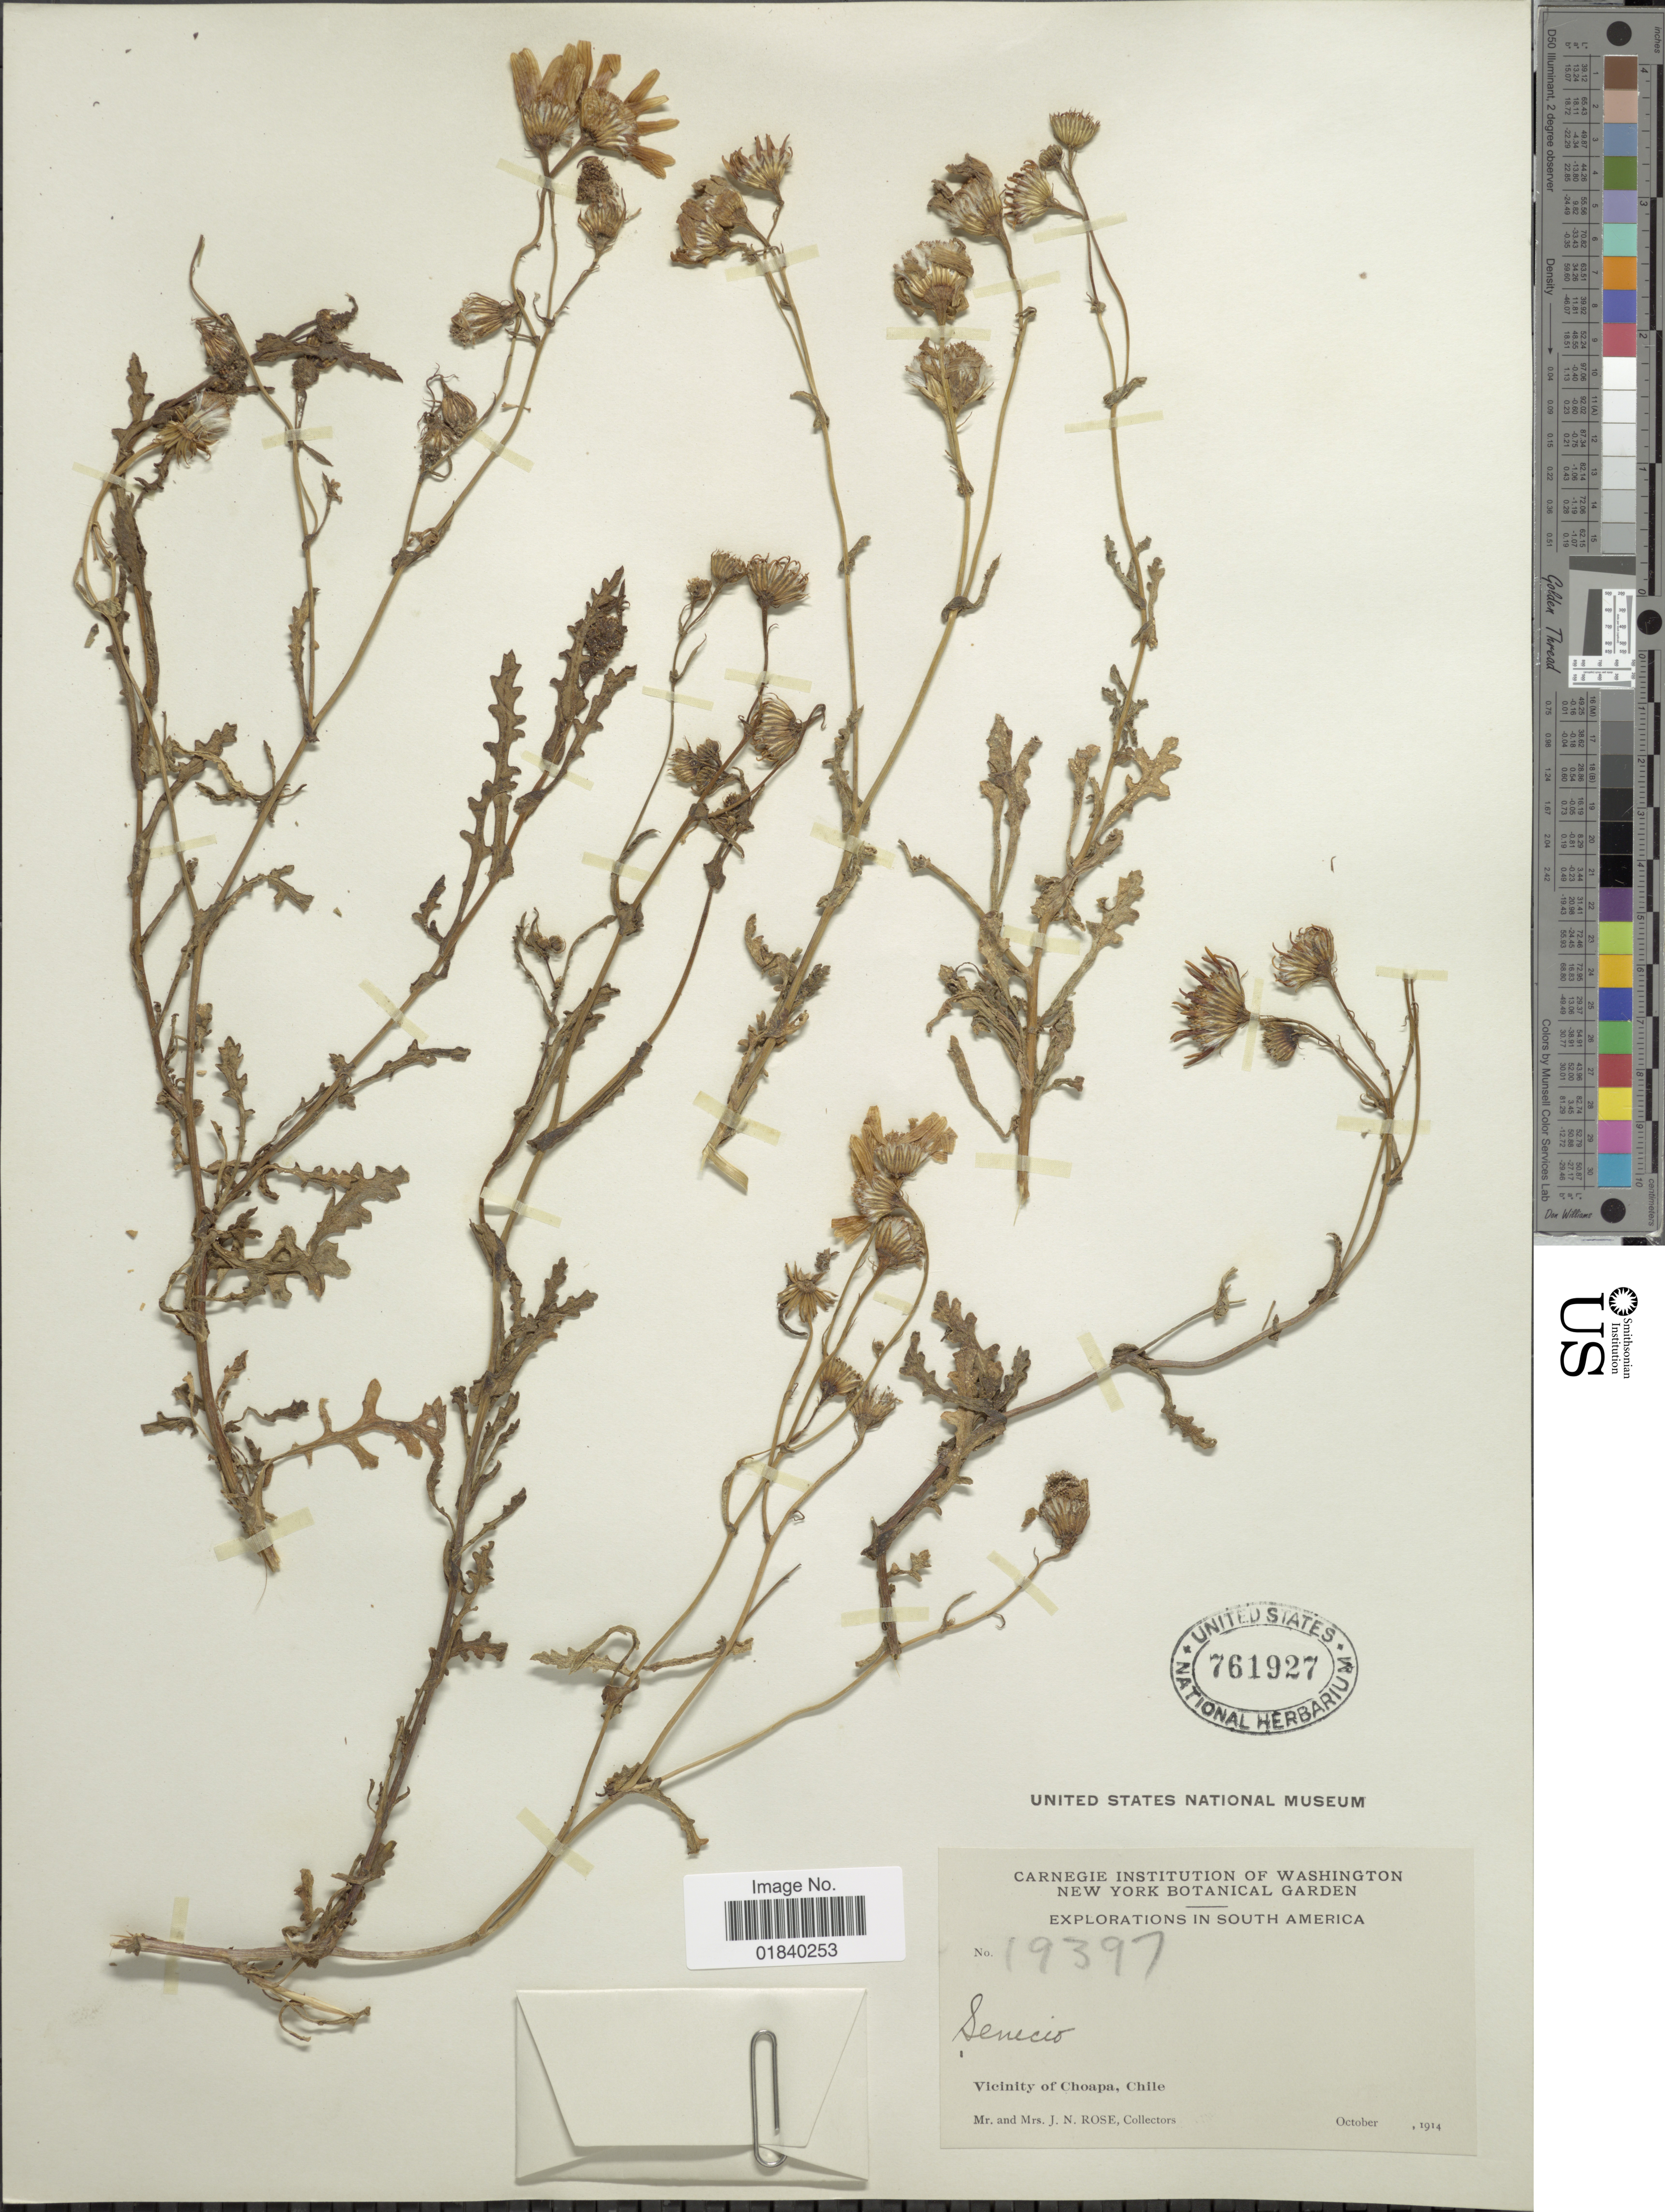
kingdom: Plantae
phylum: Tracheophyta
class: Magnoliopsida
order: Asterales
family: Asteraceae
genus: Senecio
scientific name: Senecio sp.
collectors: J. N. Rose & L. B. Rose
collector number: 19397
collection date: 1914-10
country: Chile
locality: Vicinity of Choapa, Chile.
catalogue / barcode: US 761927